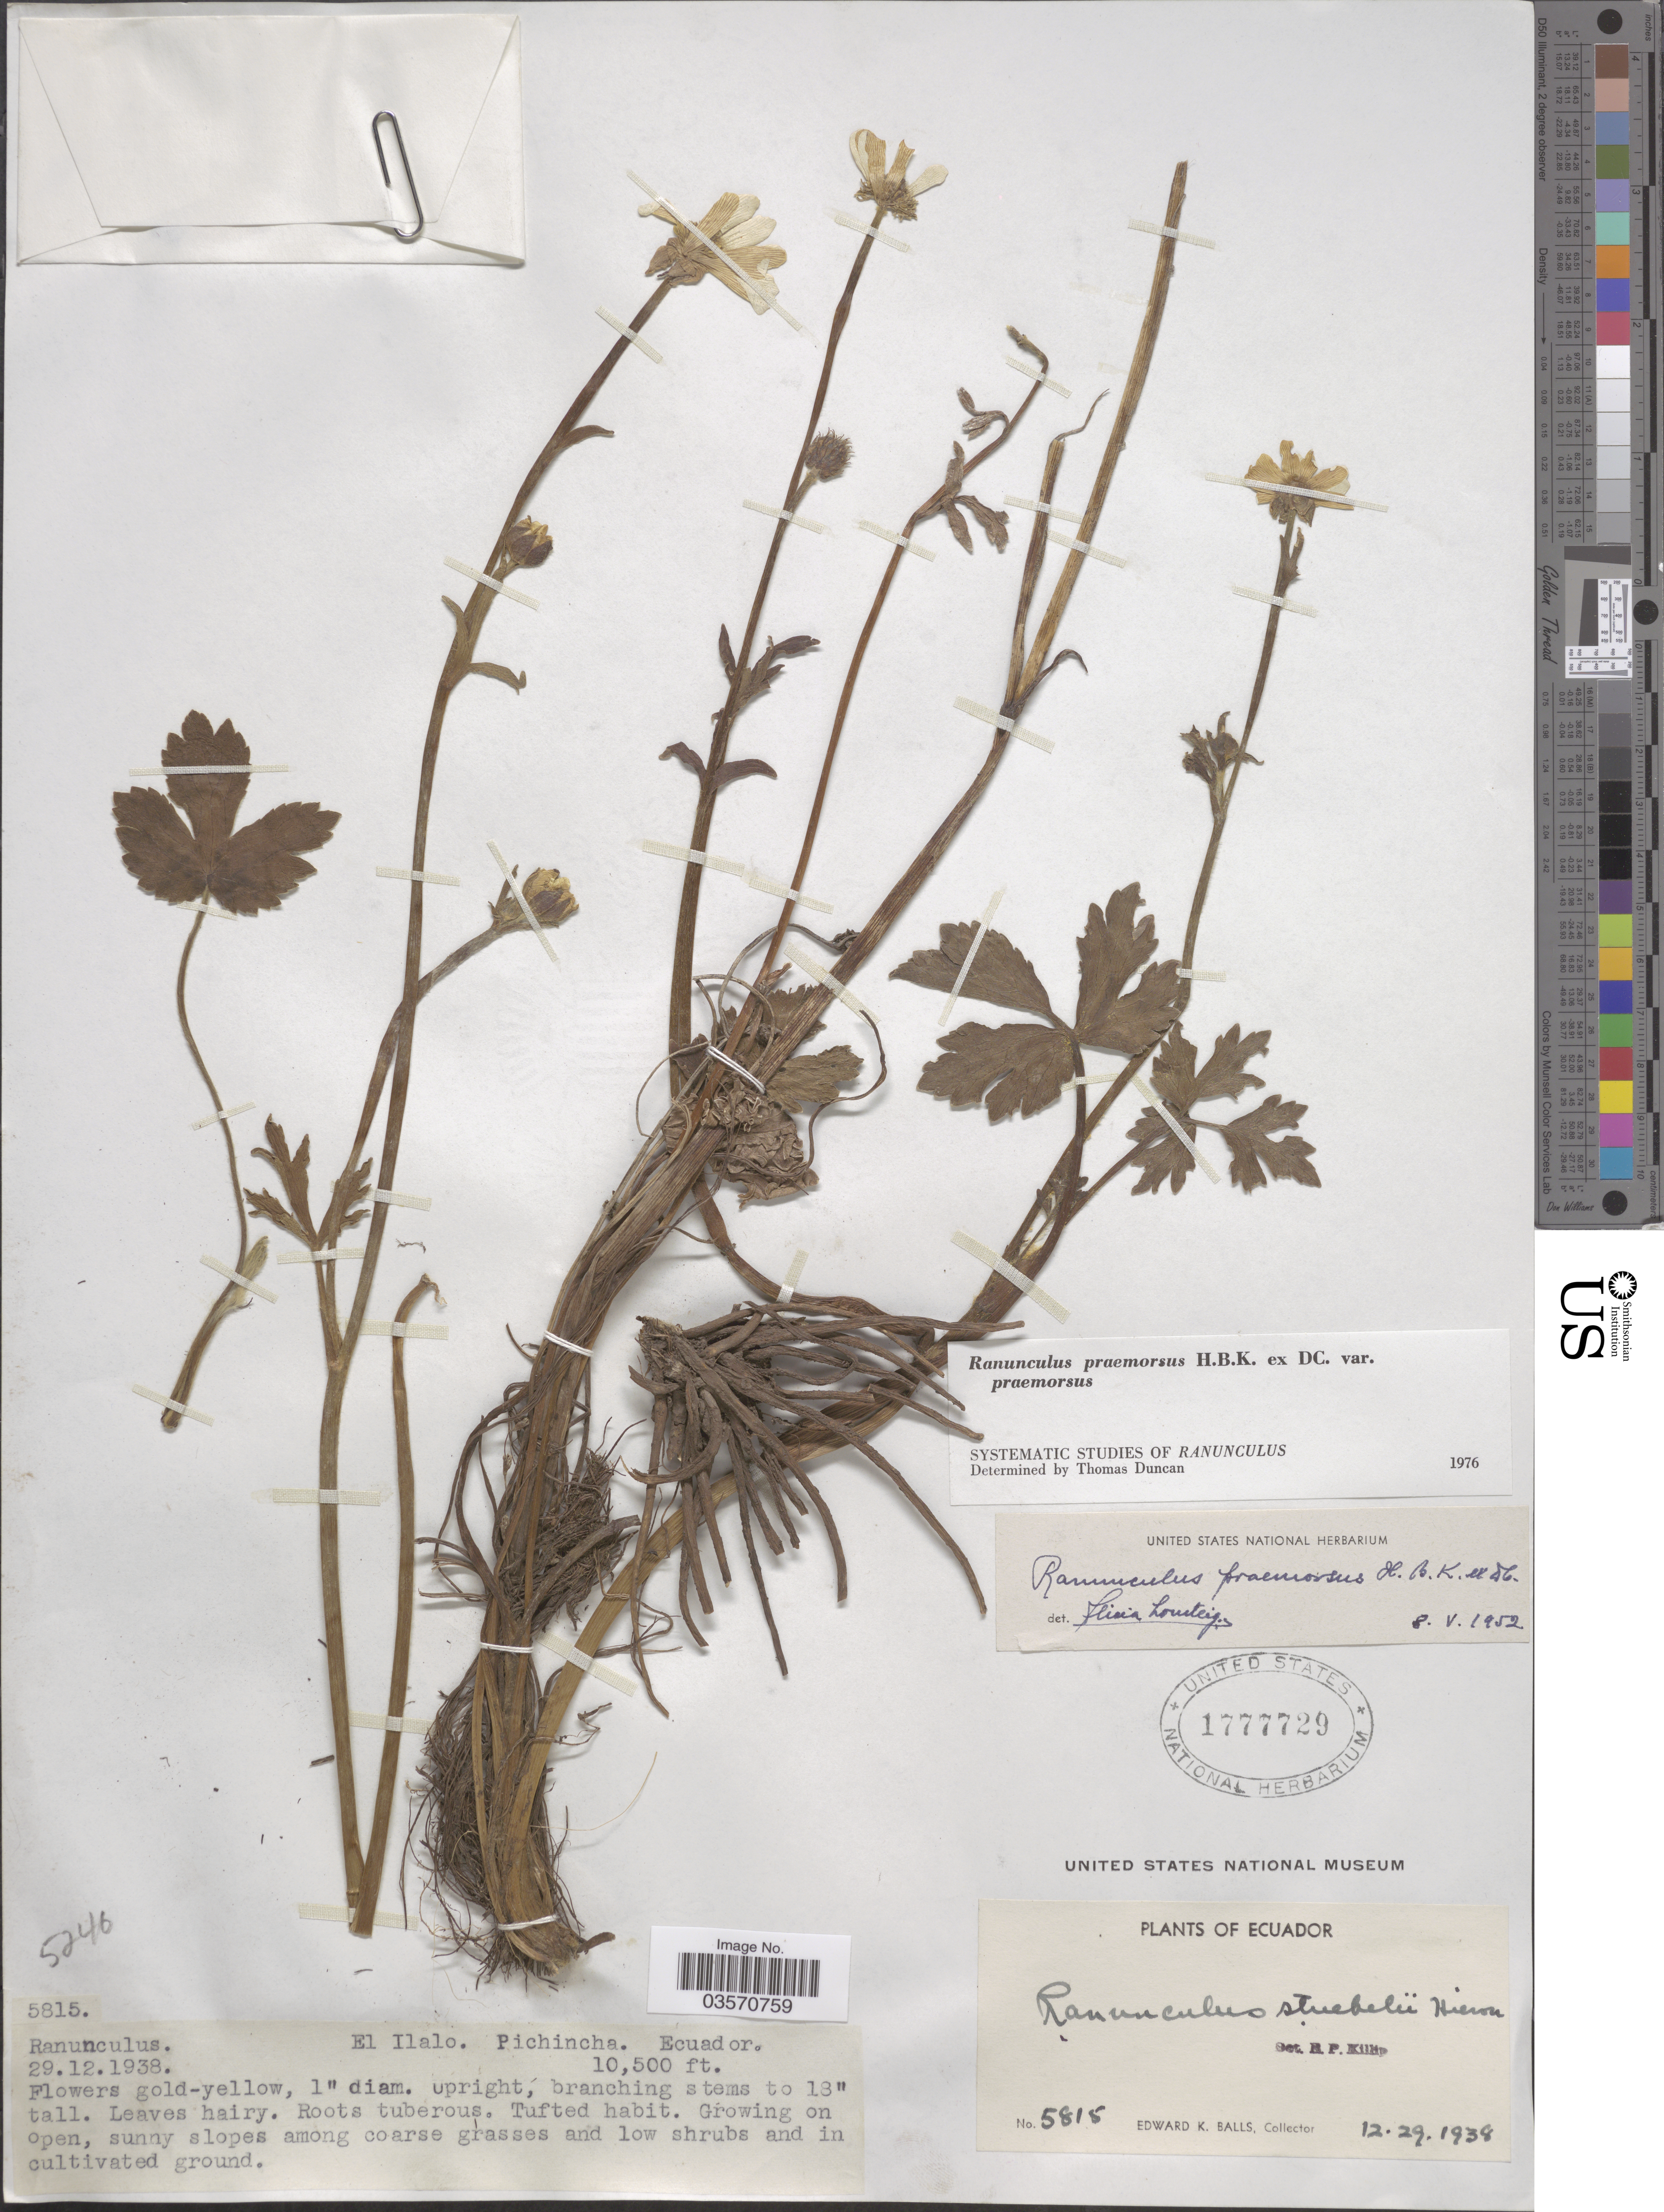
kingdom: Plantae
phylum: Tracheophyta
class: Magnoliopsida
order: Ranunculales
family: Ranunculaceae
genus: Ranunculus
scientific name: Ranunculus praemorsus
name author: Kunth ex DC.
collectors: E. K. Balls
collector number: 5815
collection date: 1938-12-29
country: Ecuador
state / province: Pichincha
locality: El Ilalo.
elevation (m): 3200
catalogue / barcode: US 1777729